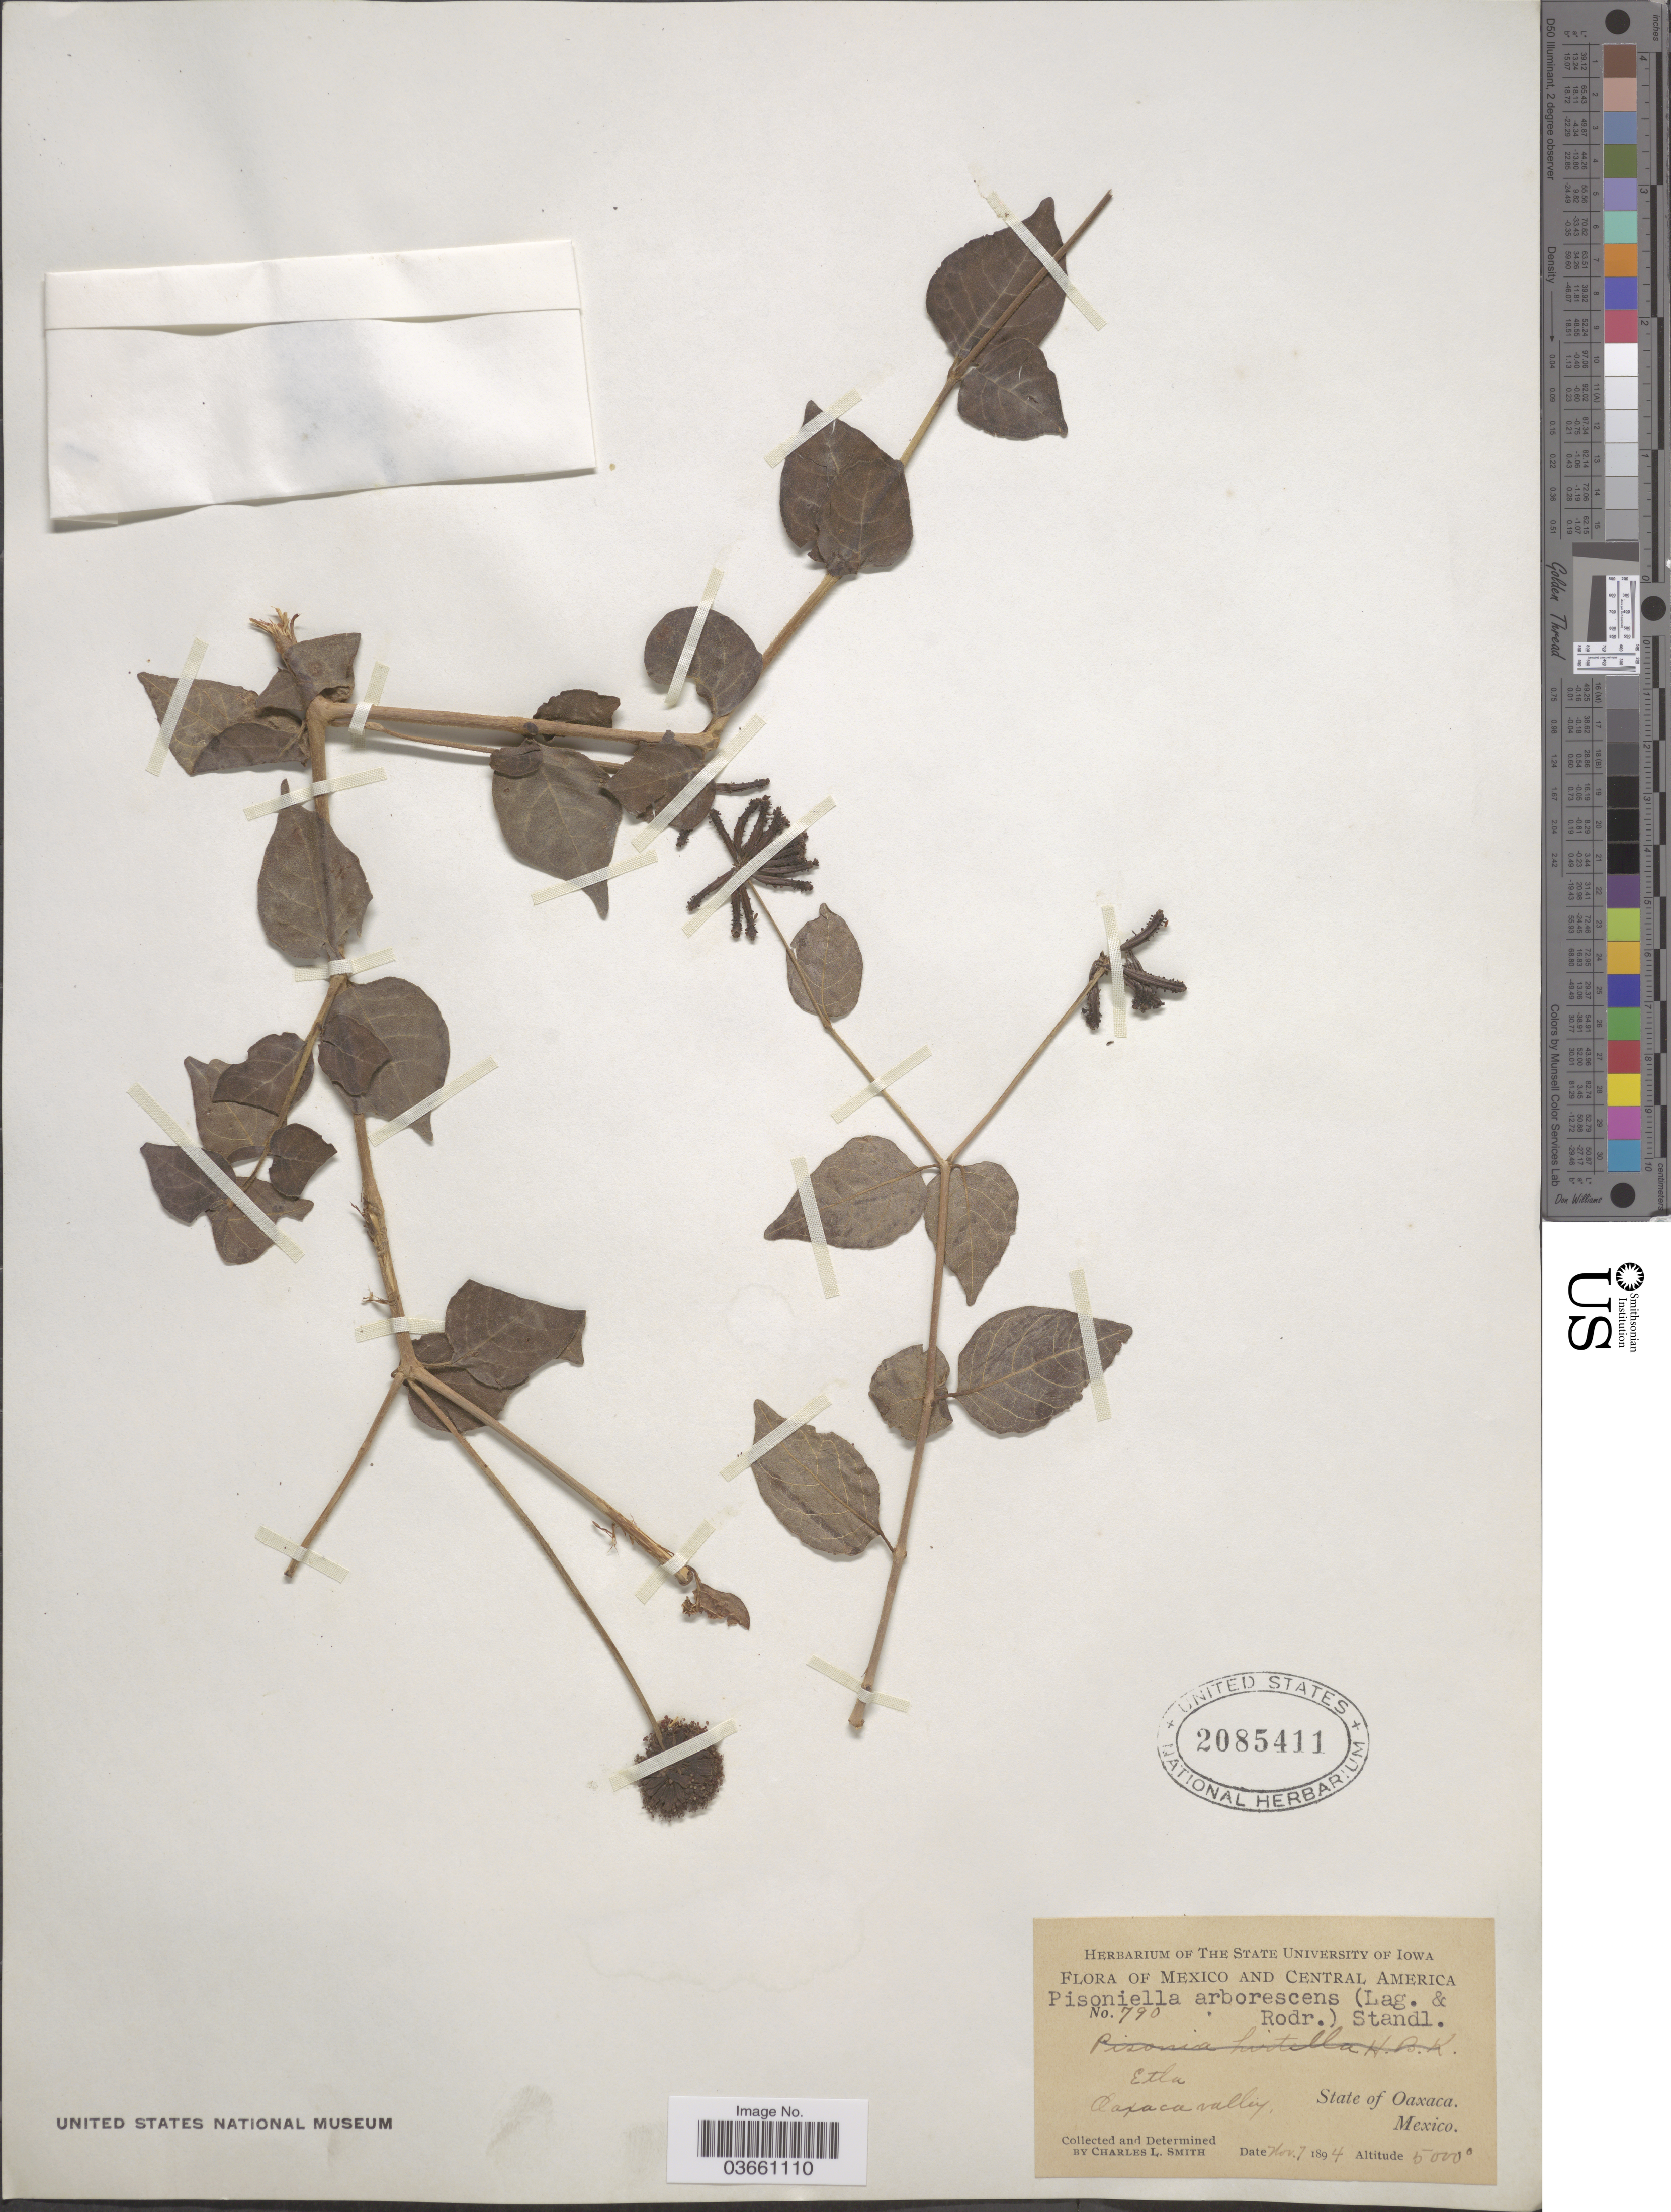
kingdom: Plantae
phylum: Tracheophyta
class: Magnoliopsida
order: Caryophyllales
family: Nyctaginaceae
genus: Pisoniella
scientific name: Pisoniella arborescens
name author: (Lag. & Rodr.) Standl.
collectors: C. L. Smith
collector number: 790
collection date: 1894-11-07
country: Mexico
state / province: Oaxaca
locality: Oaxaca valley.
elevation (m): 1524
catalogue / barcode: US 2085411